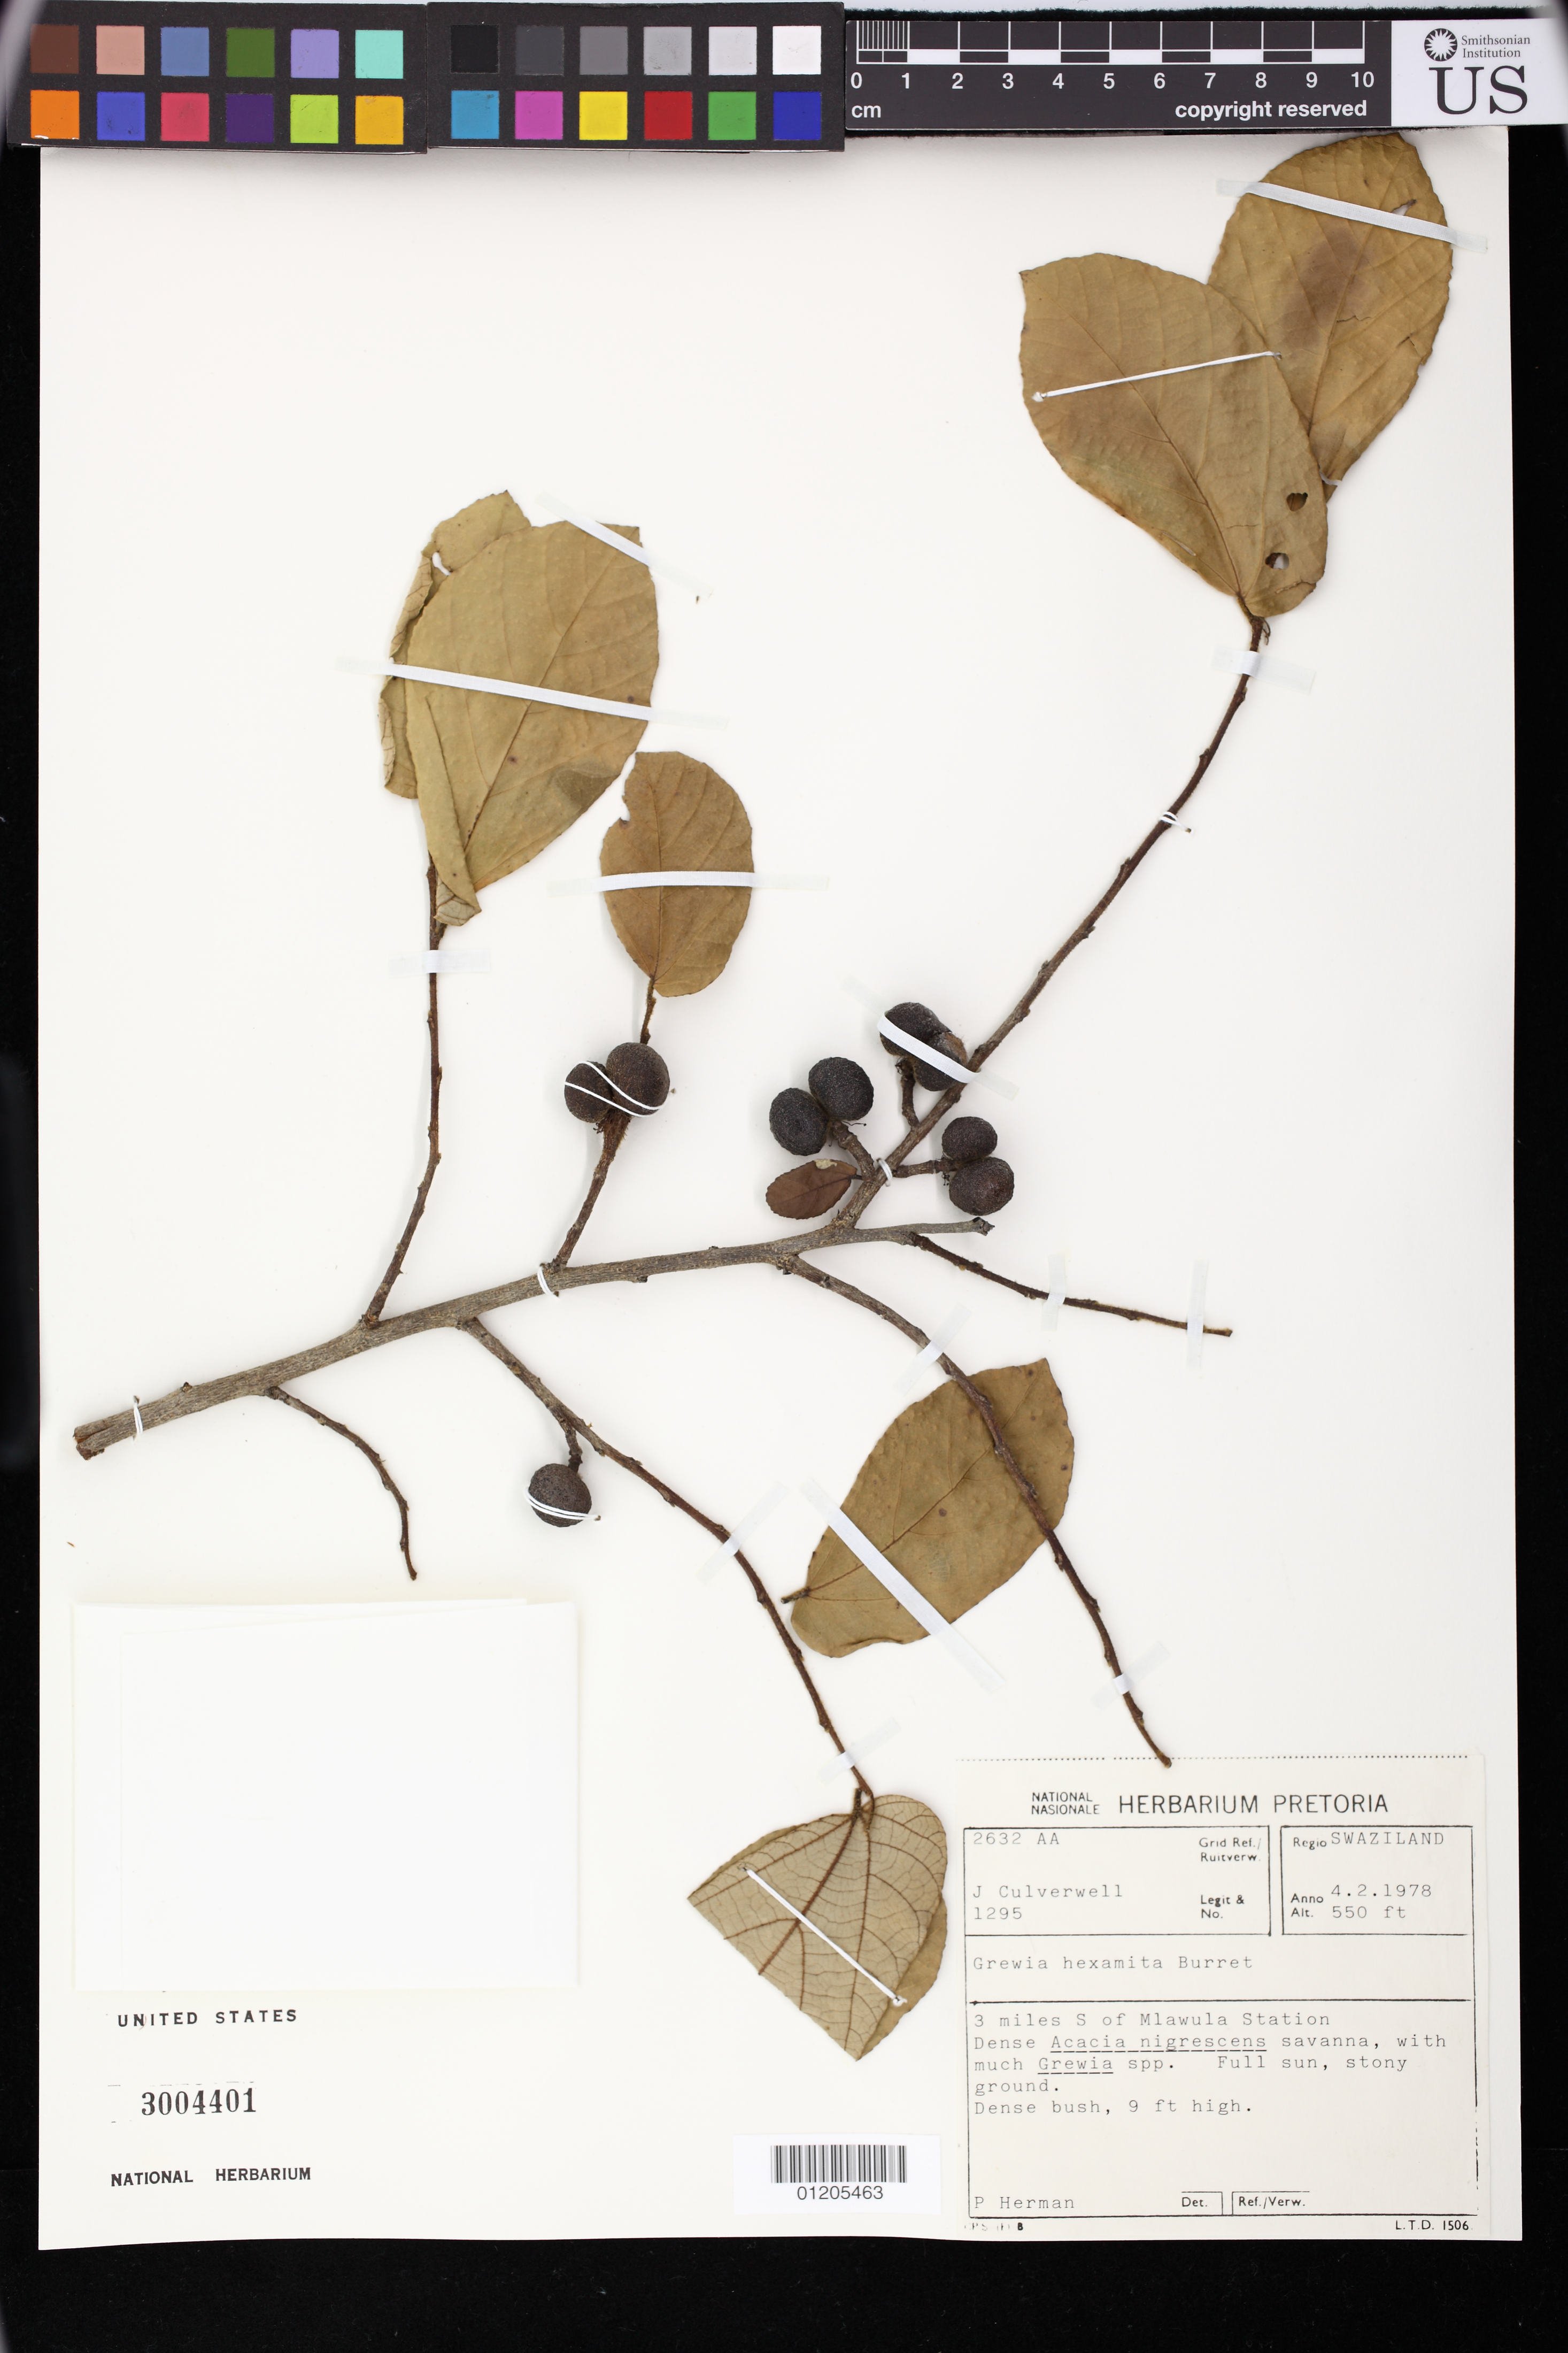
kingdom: Plantae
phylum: Tracheophyta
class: Magnoliopsida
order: Malvales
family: Malvaceae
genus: Grewia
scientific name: Grewia hexamita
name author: Burret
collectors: J. Culverwell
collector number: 1295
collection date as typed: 04 Feb 1978 or 02 Apr 1978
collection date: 1978-02-04 or 1978-04-02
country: Eswatini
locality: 3 miles S of Mlawula Station .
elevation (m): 168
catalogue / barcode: US 3004401